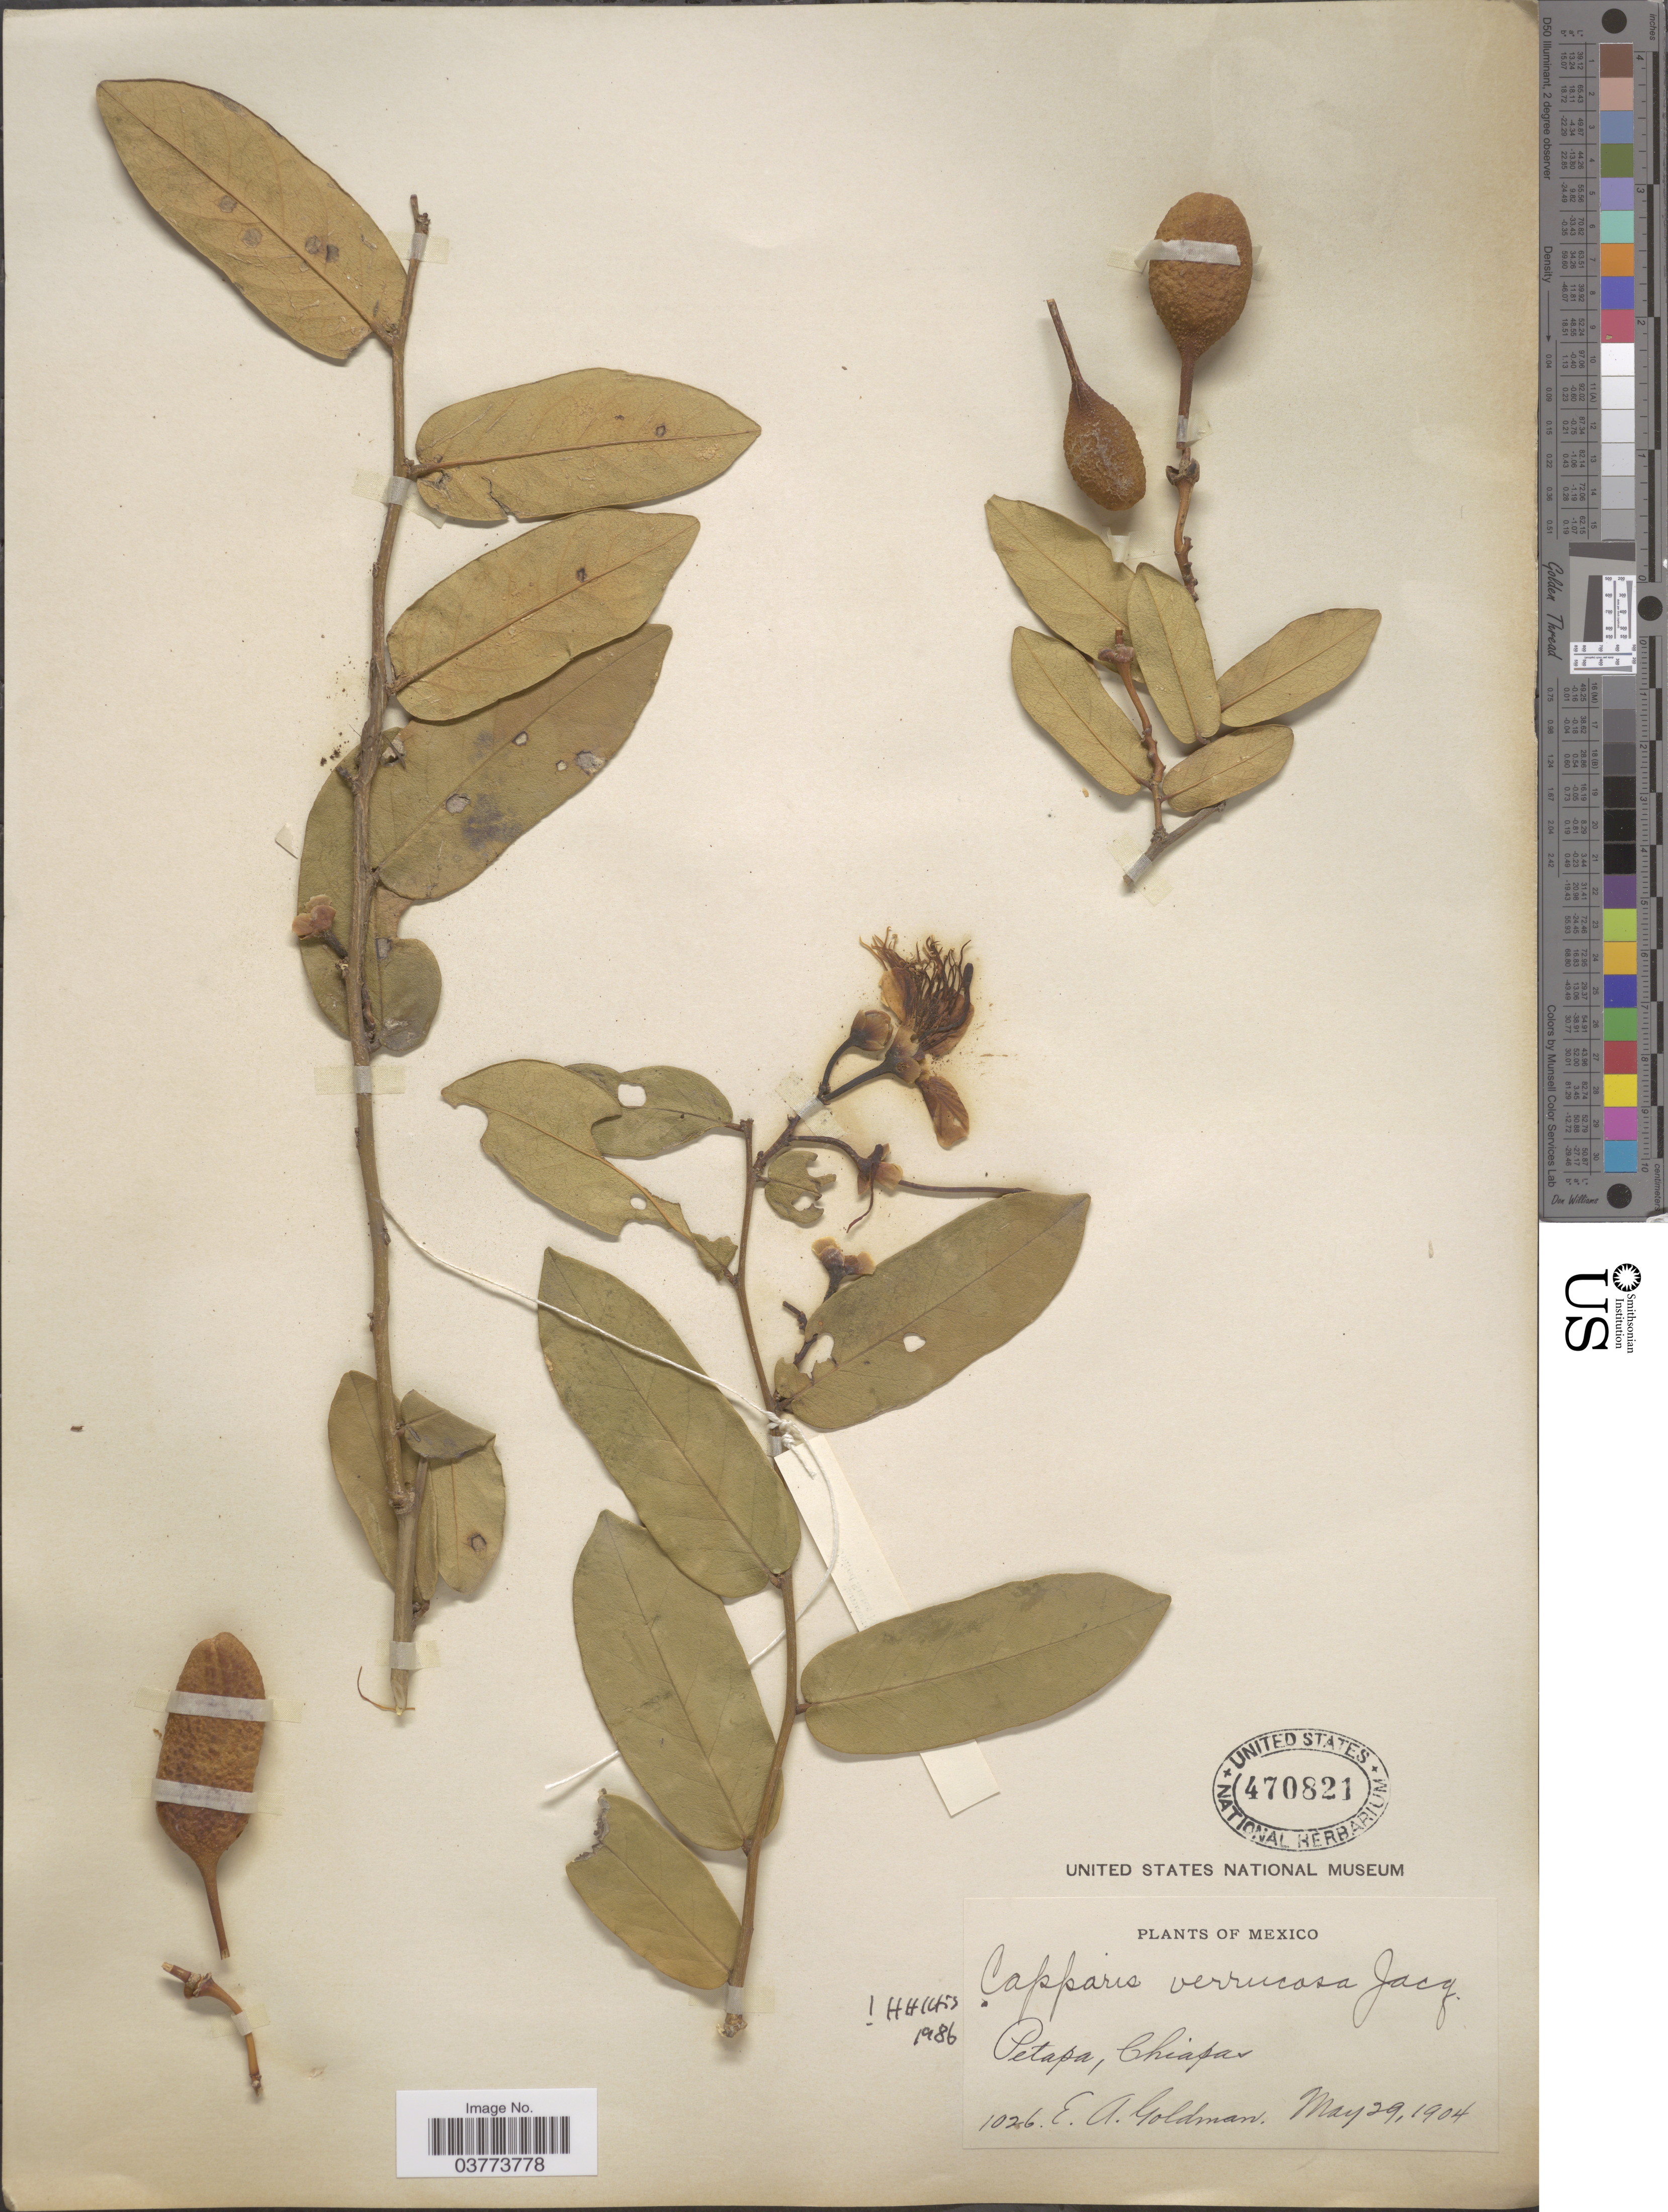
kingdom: Plantae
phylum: Tracheophyta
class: Magnoliopsida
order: Brassicales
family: Capparaceae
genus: Cynophalla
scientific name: Cynophalla verrucosa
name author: (Jacq.) J. Presl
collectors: E. A. Goldman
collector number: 1026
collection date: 1904-05-29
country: Mexico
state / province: Chiapas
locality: Petapa.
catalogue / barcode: US 470821